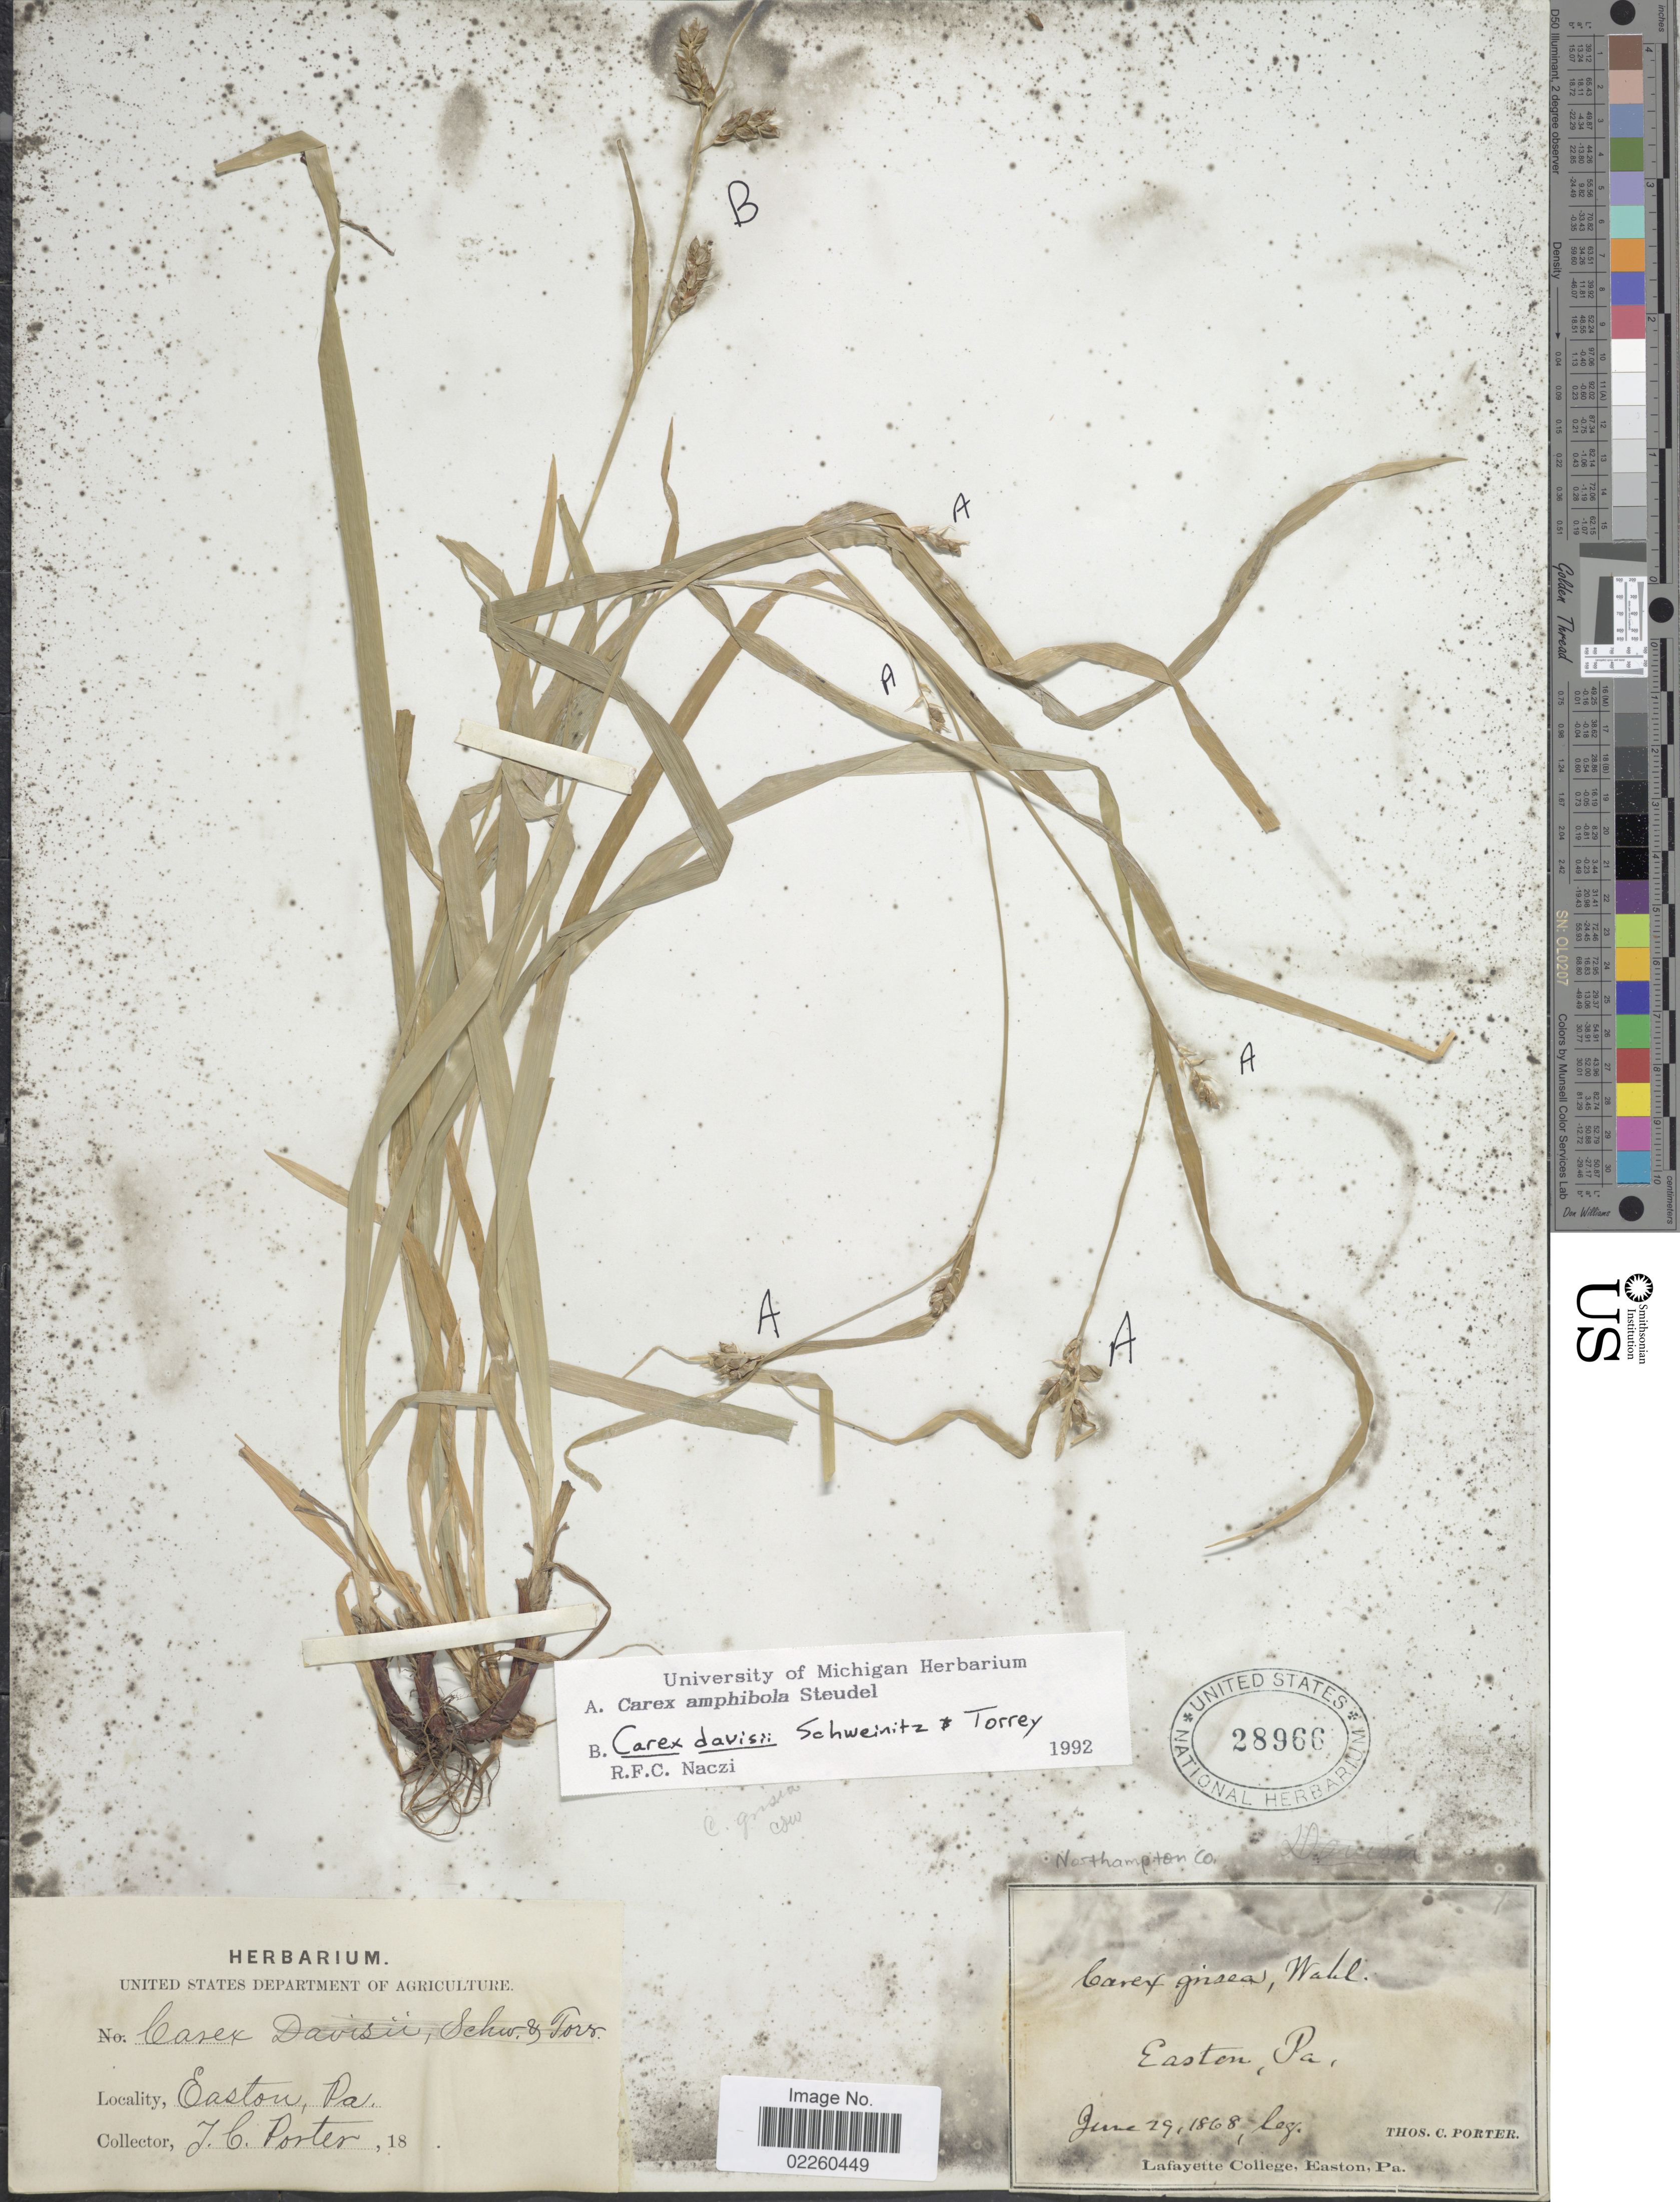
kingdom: Plantae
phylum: Tracheophyta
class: Liliopsida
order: Poales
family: Cyperaceae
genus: Carex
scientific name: Carex davisii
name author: Schwein. & Torr.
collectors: T. Porter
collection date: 1868-06-29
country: United States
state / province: Pennsylvania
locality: Easton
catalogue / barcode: US 28966